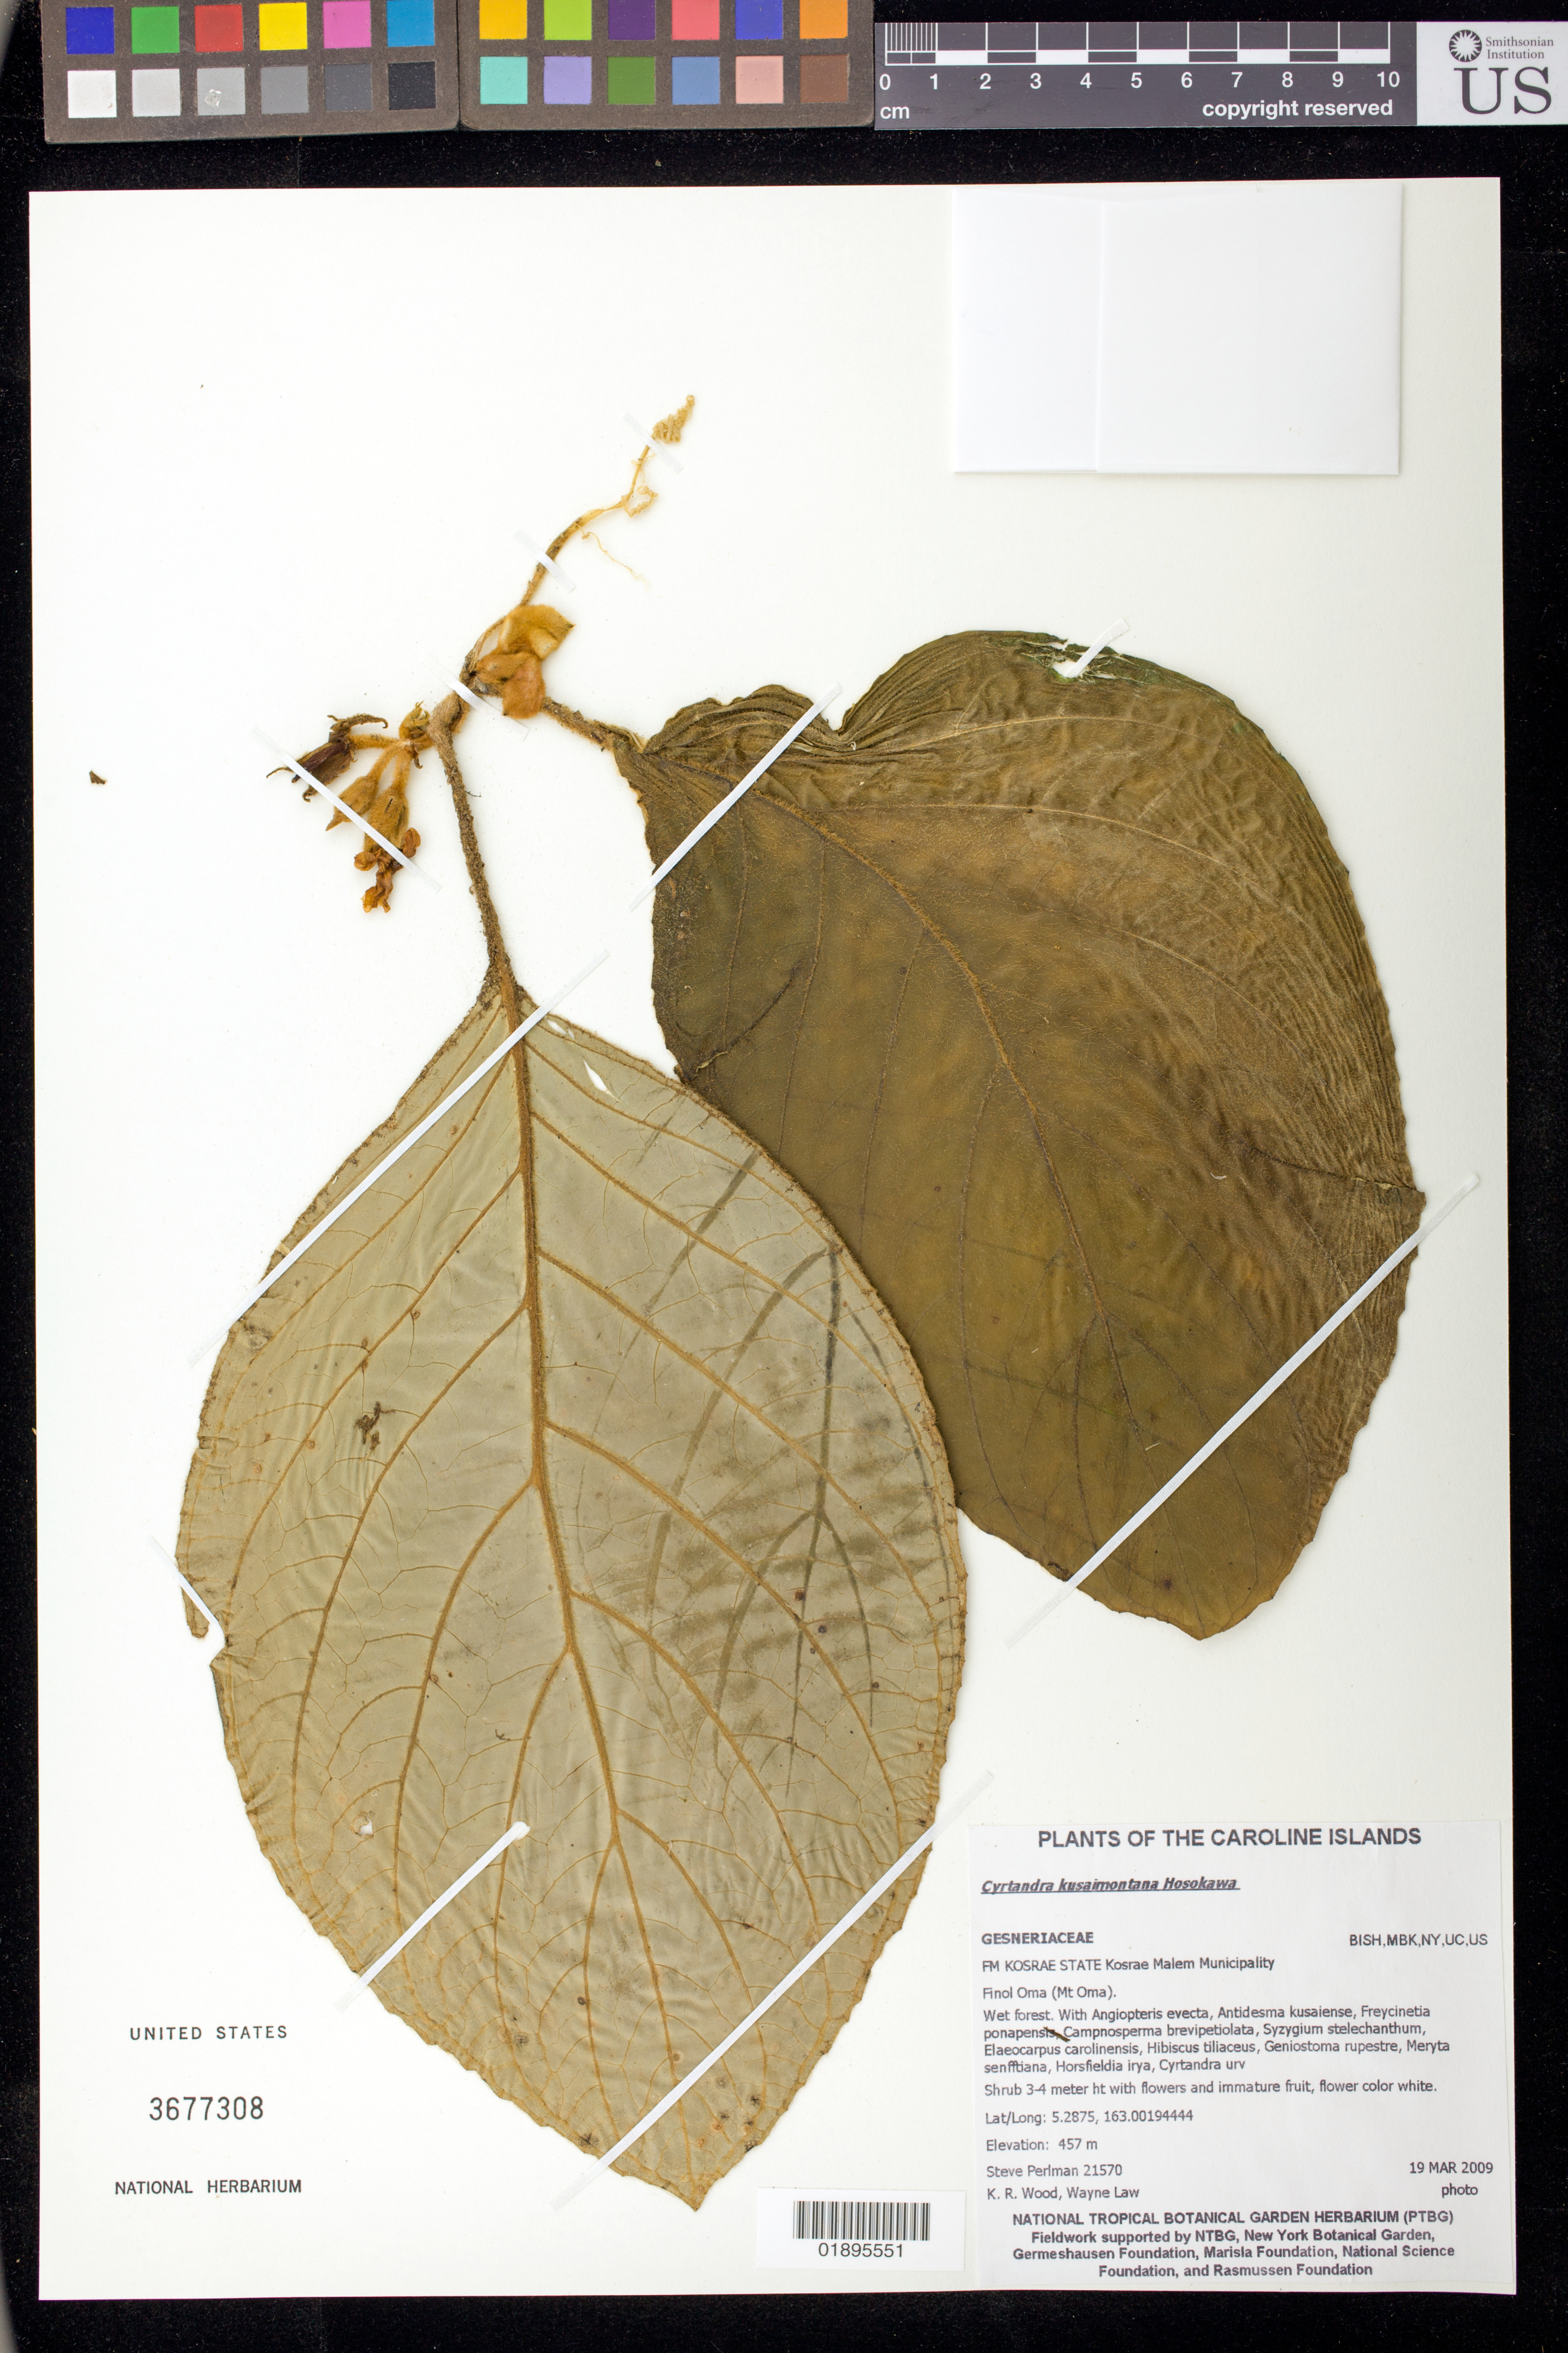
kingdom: Plantae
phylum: Tracheophyta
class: Magnoliopsida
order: Lamiales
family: Gesneriaceae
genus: Cyrtandra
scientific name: Cyrtandra kusaimontana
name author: Hosok.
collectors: S. P. Perlman, K. R. Wood & W. Law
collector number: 21570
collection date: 2009-03-19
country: Micronesia, Federated States of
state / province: Kosrae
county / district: Malem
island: Kosrae [Kusaie]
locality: Finol Oma (Mt. Oma).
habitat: Wet forest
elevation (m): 457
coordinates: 5.2863888888, 163.00333333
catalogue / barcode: US 3677308